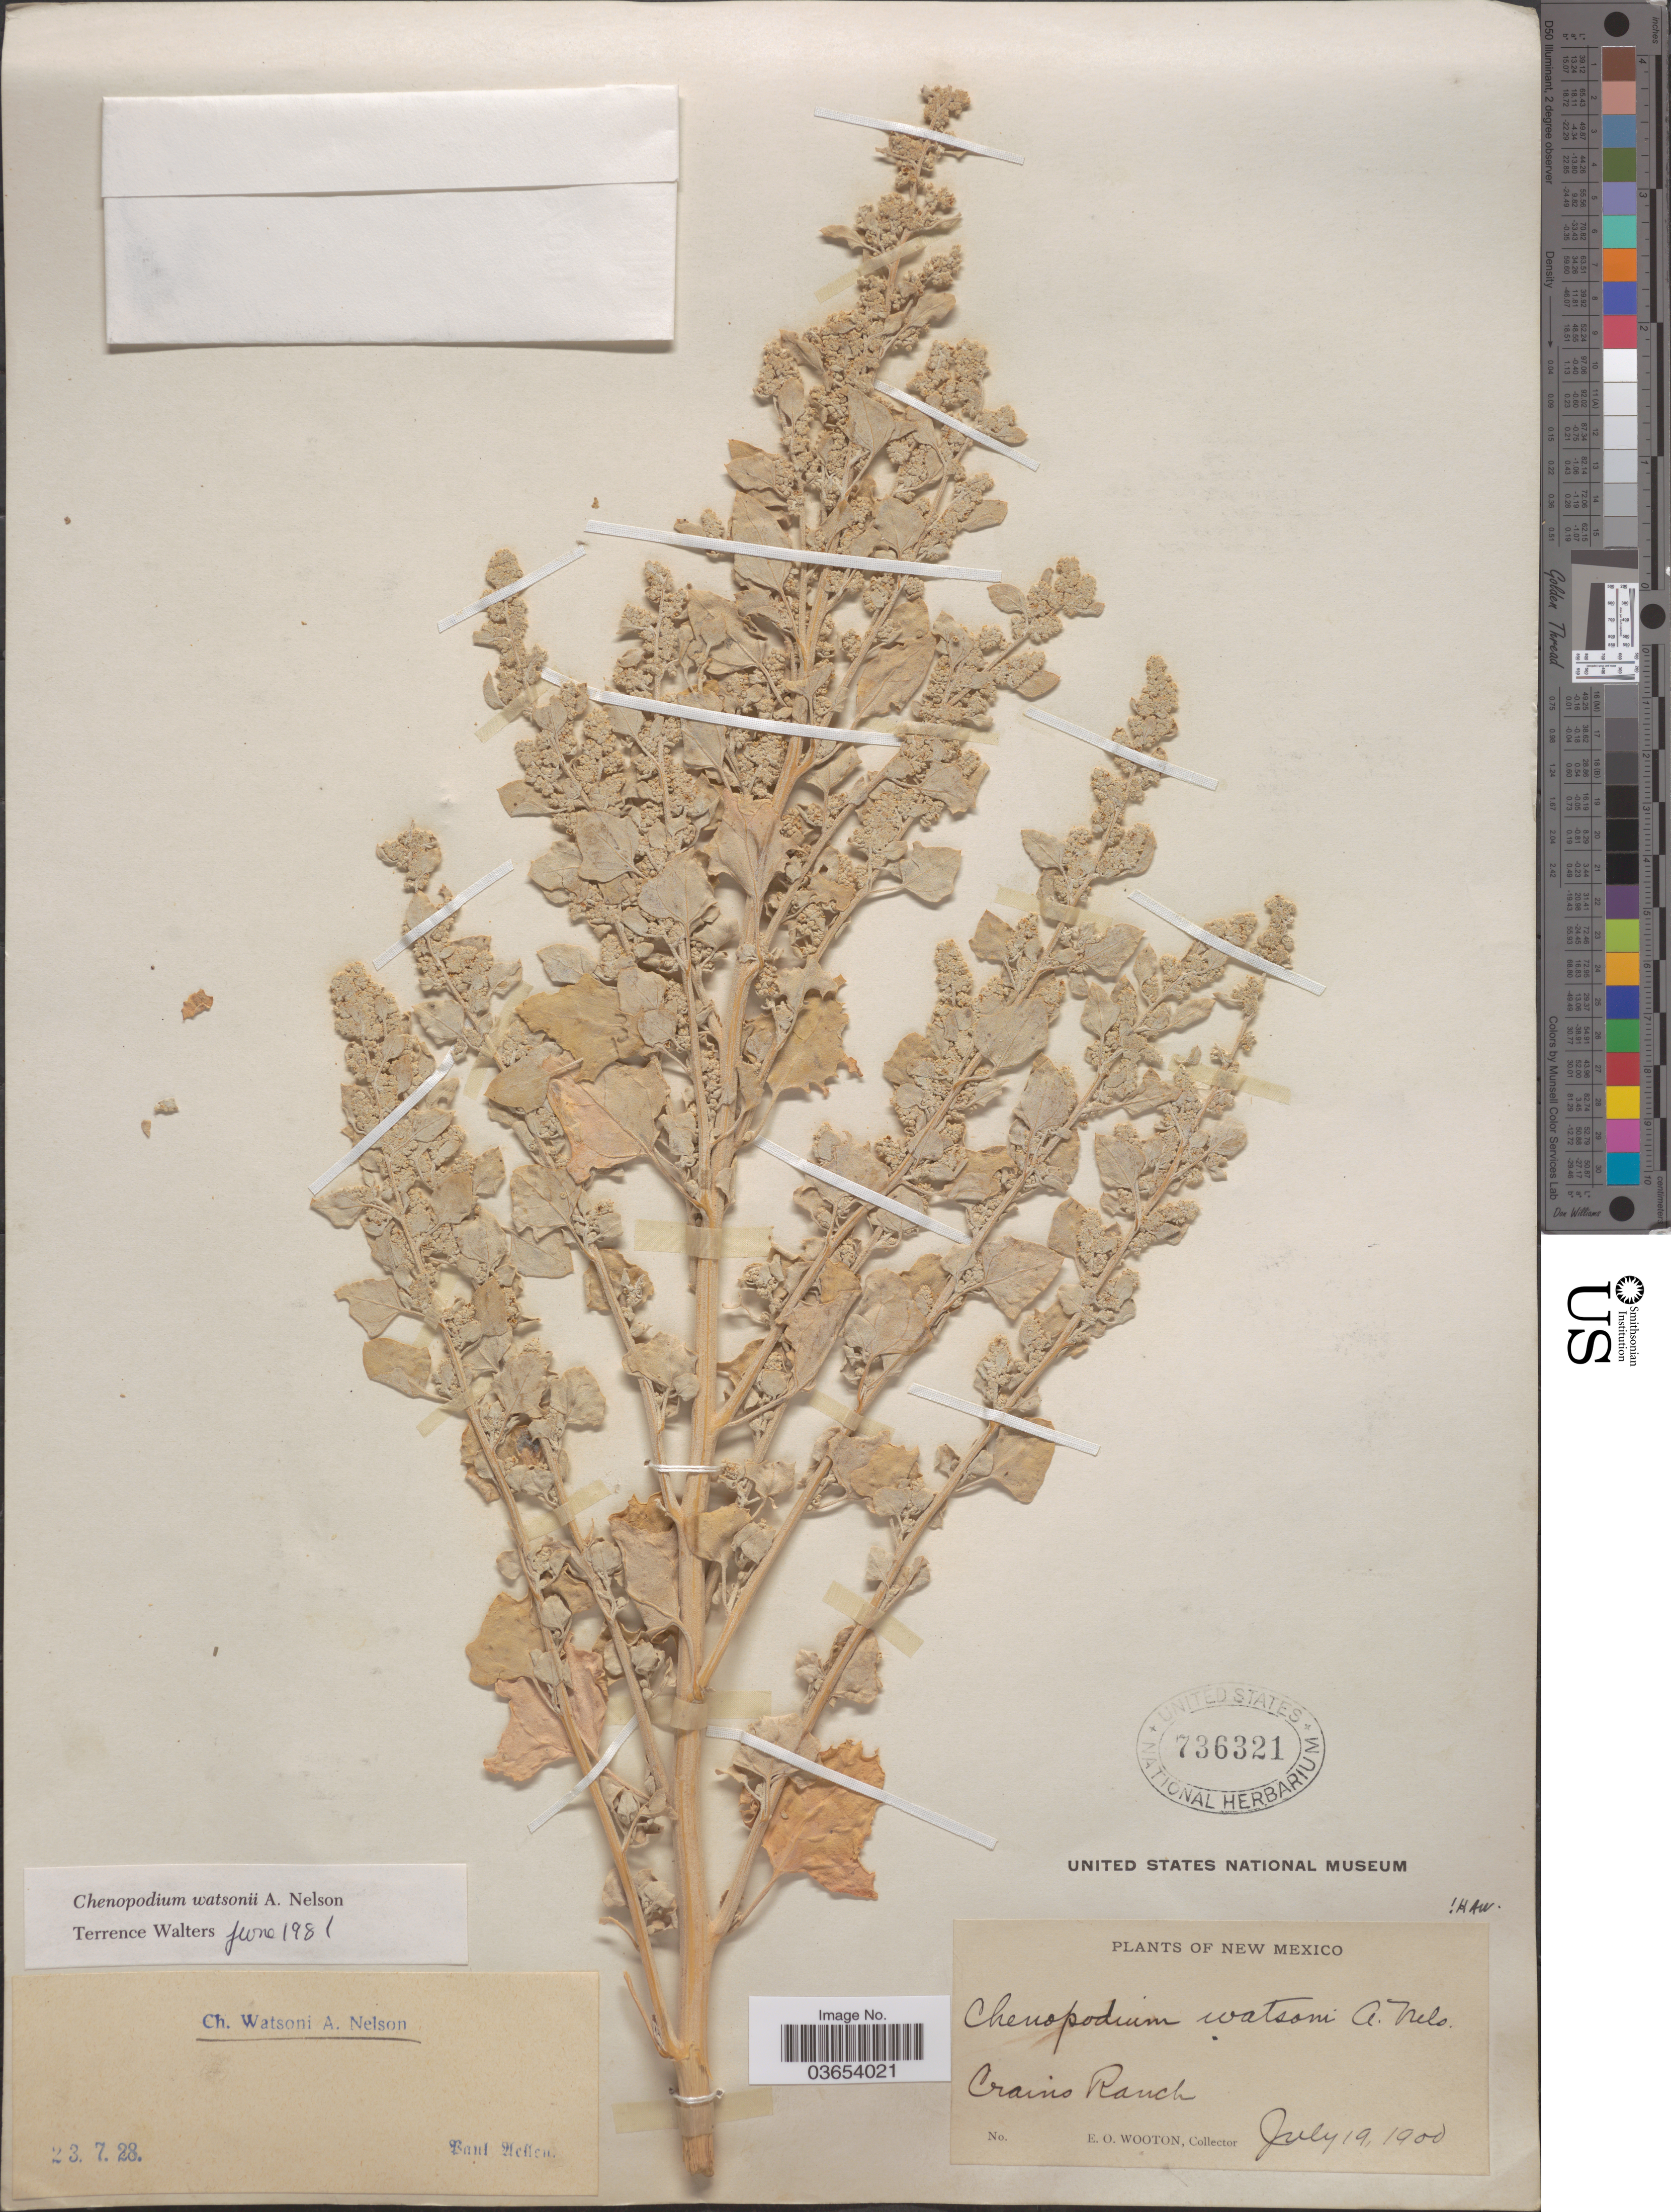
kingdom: Plantae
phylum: Tracheophyta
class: Magnoliopsida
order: Caryophyllales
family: Amaranthaceae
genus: Chenopodium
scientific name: Chenopodium watsonii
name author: A. Nelson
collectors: E. O. Wooton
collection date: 1900-07-19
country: United States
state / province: New Mexico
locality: Crains Ranch.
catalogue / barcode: US 736321